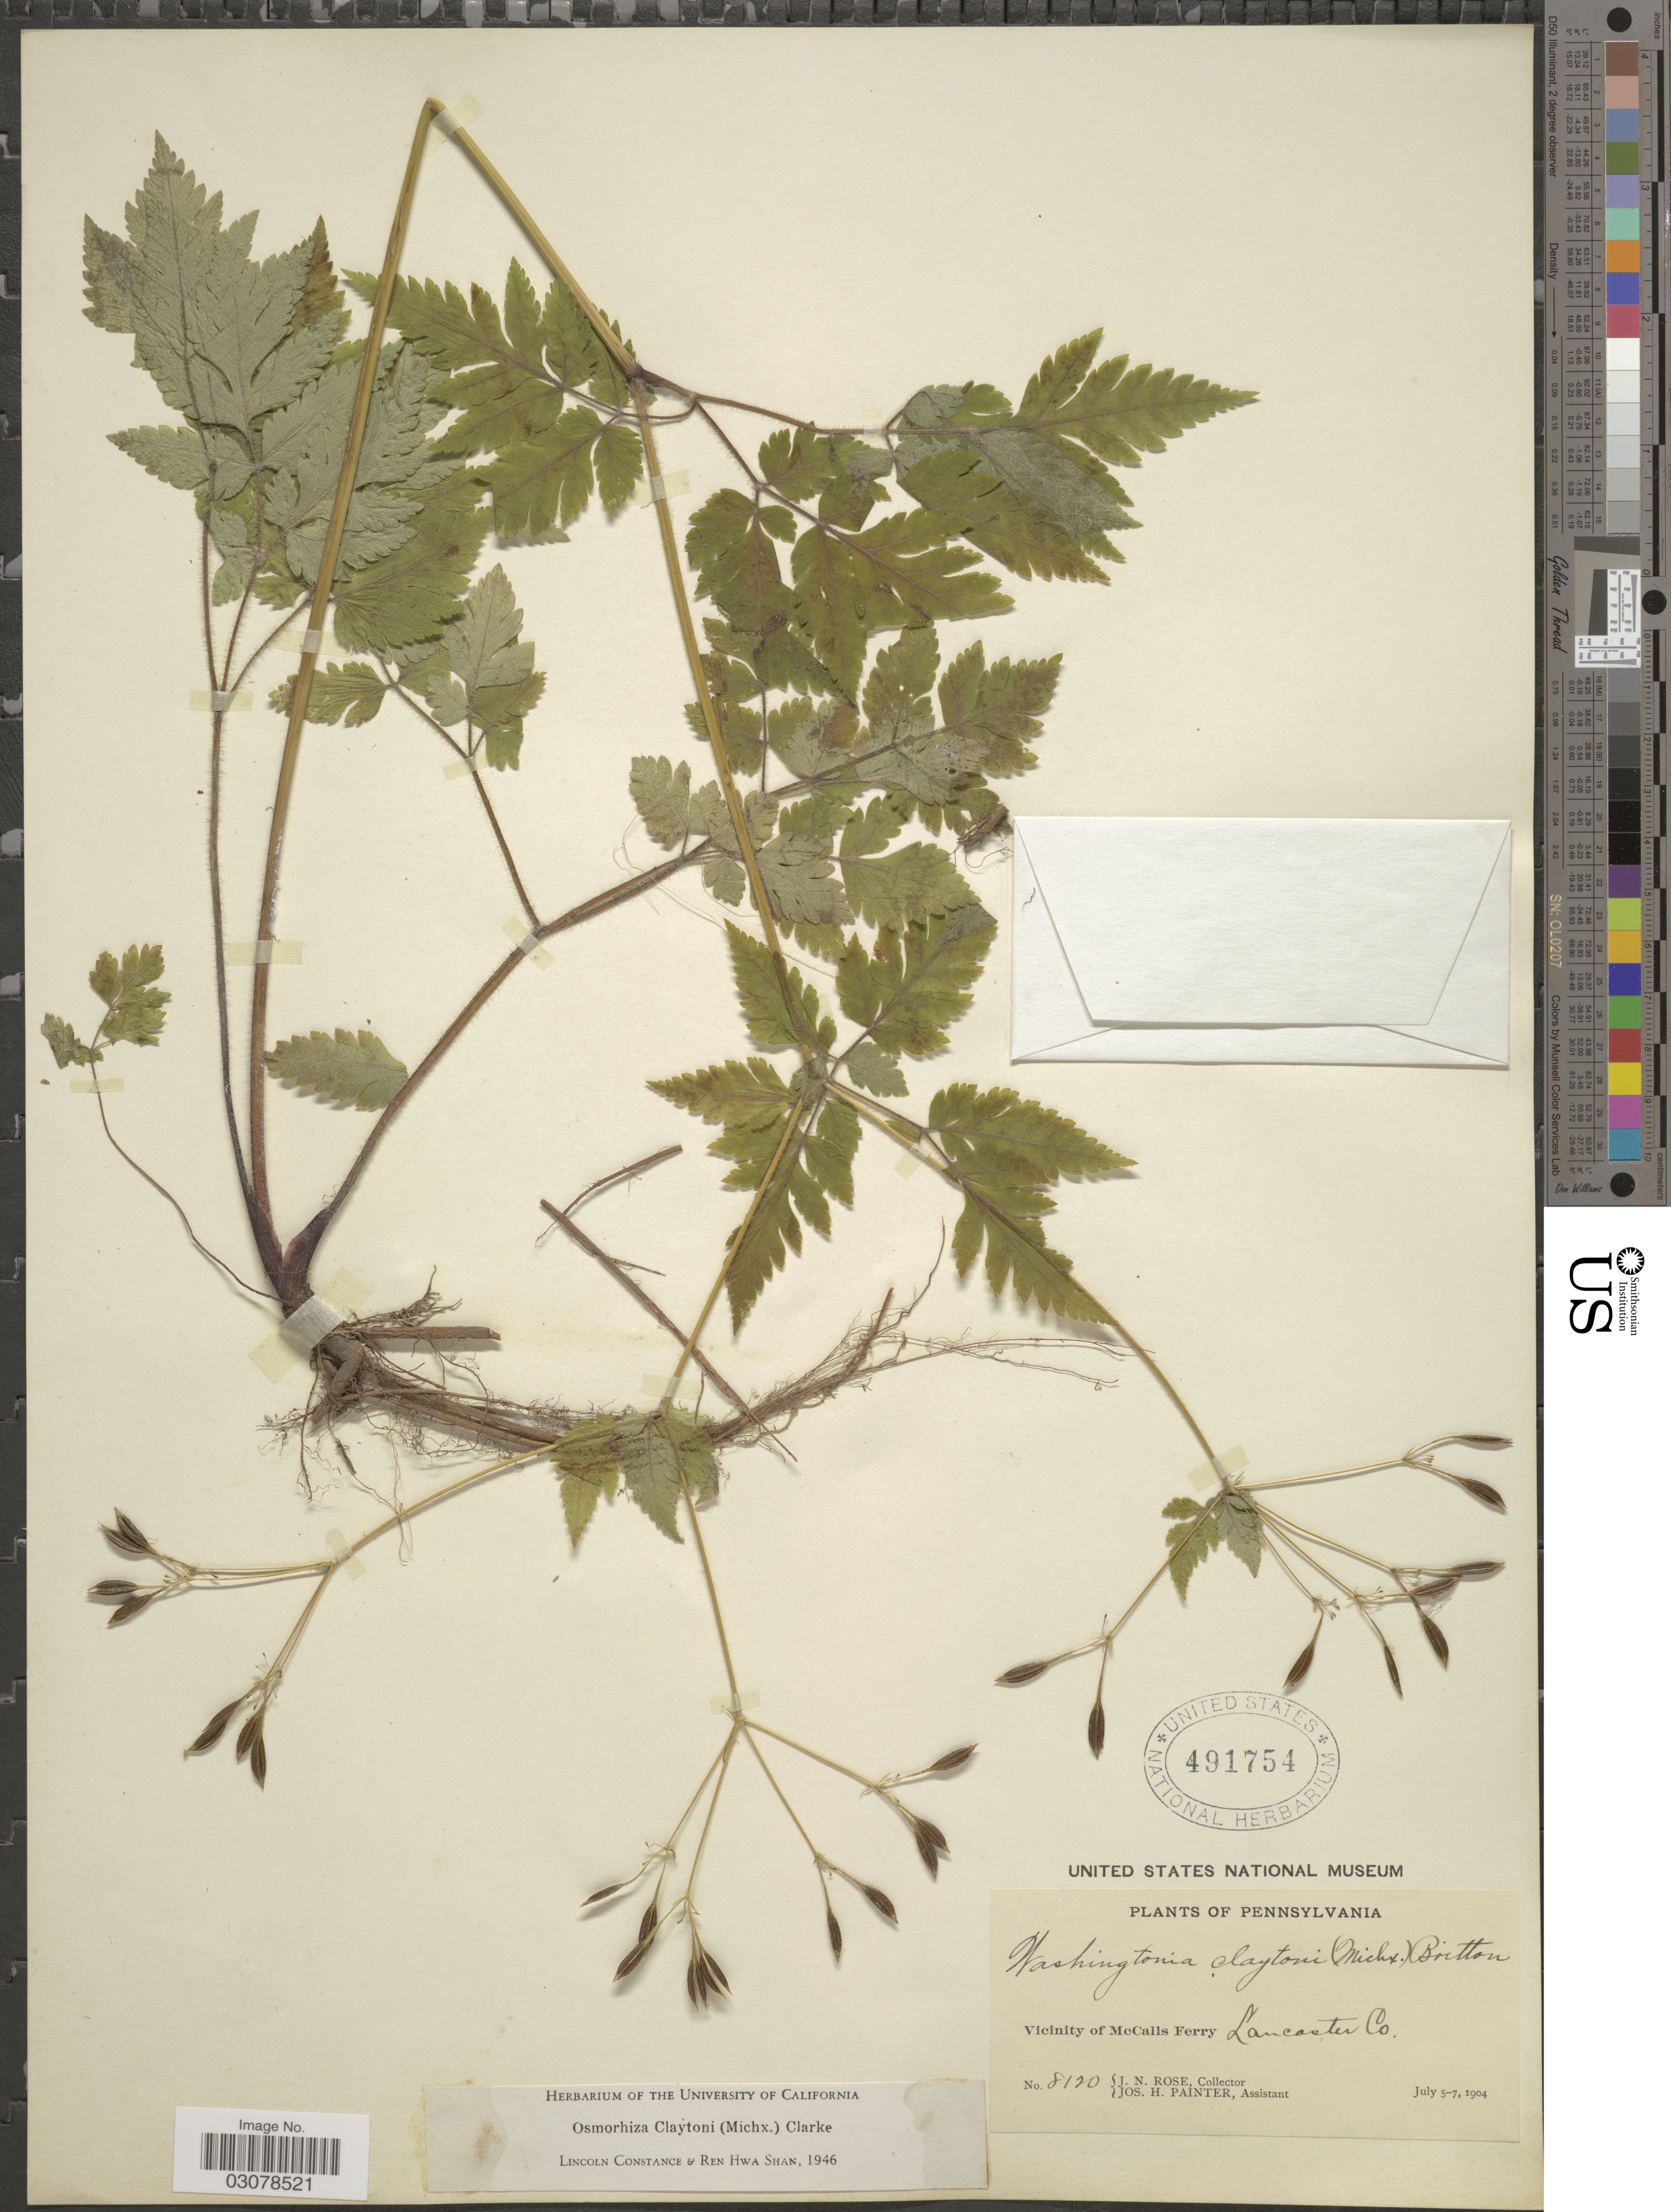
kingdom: Plantae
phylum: Tracheophyta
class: Magnoliopsida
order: Apiales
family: Apiaceae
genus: Osmorhiza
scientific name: Osmorhiza claytonii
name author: (Michx.) C.B. Clarke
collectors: J. N. Rose & J. H. Painter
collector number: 8120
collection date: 1904-07-05/1904-07-07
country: United States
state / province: Pennsylvania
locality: Vicinity of McCalls Ferry. Lancaster Co.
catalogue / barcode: US 491754